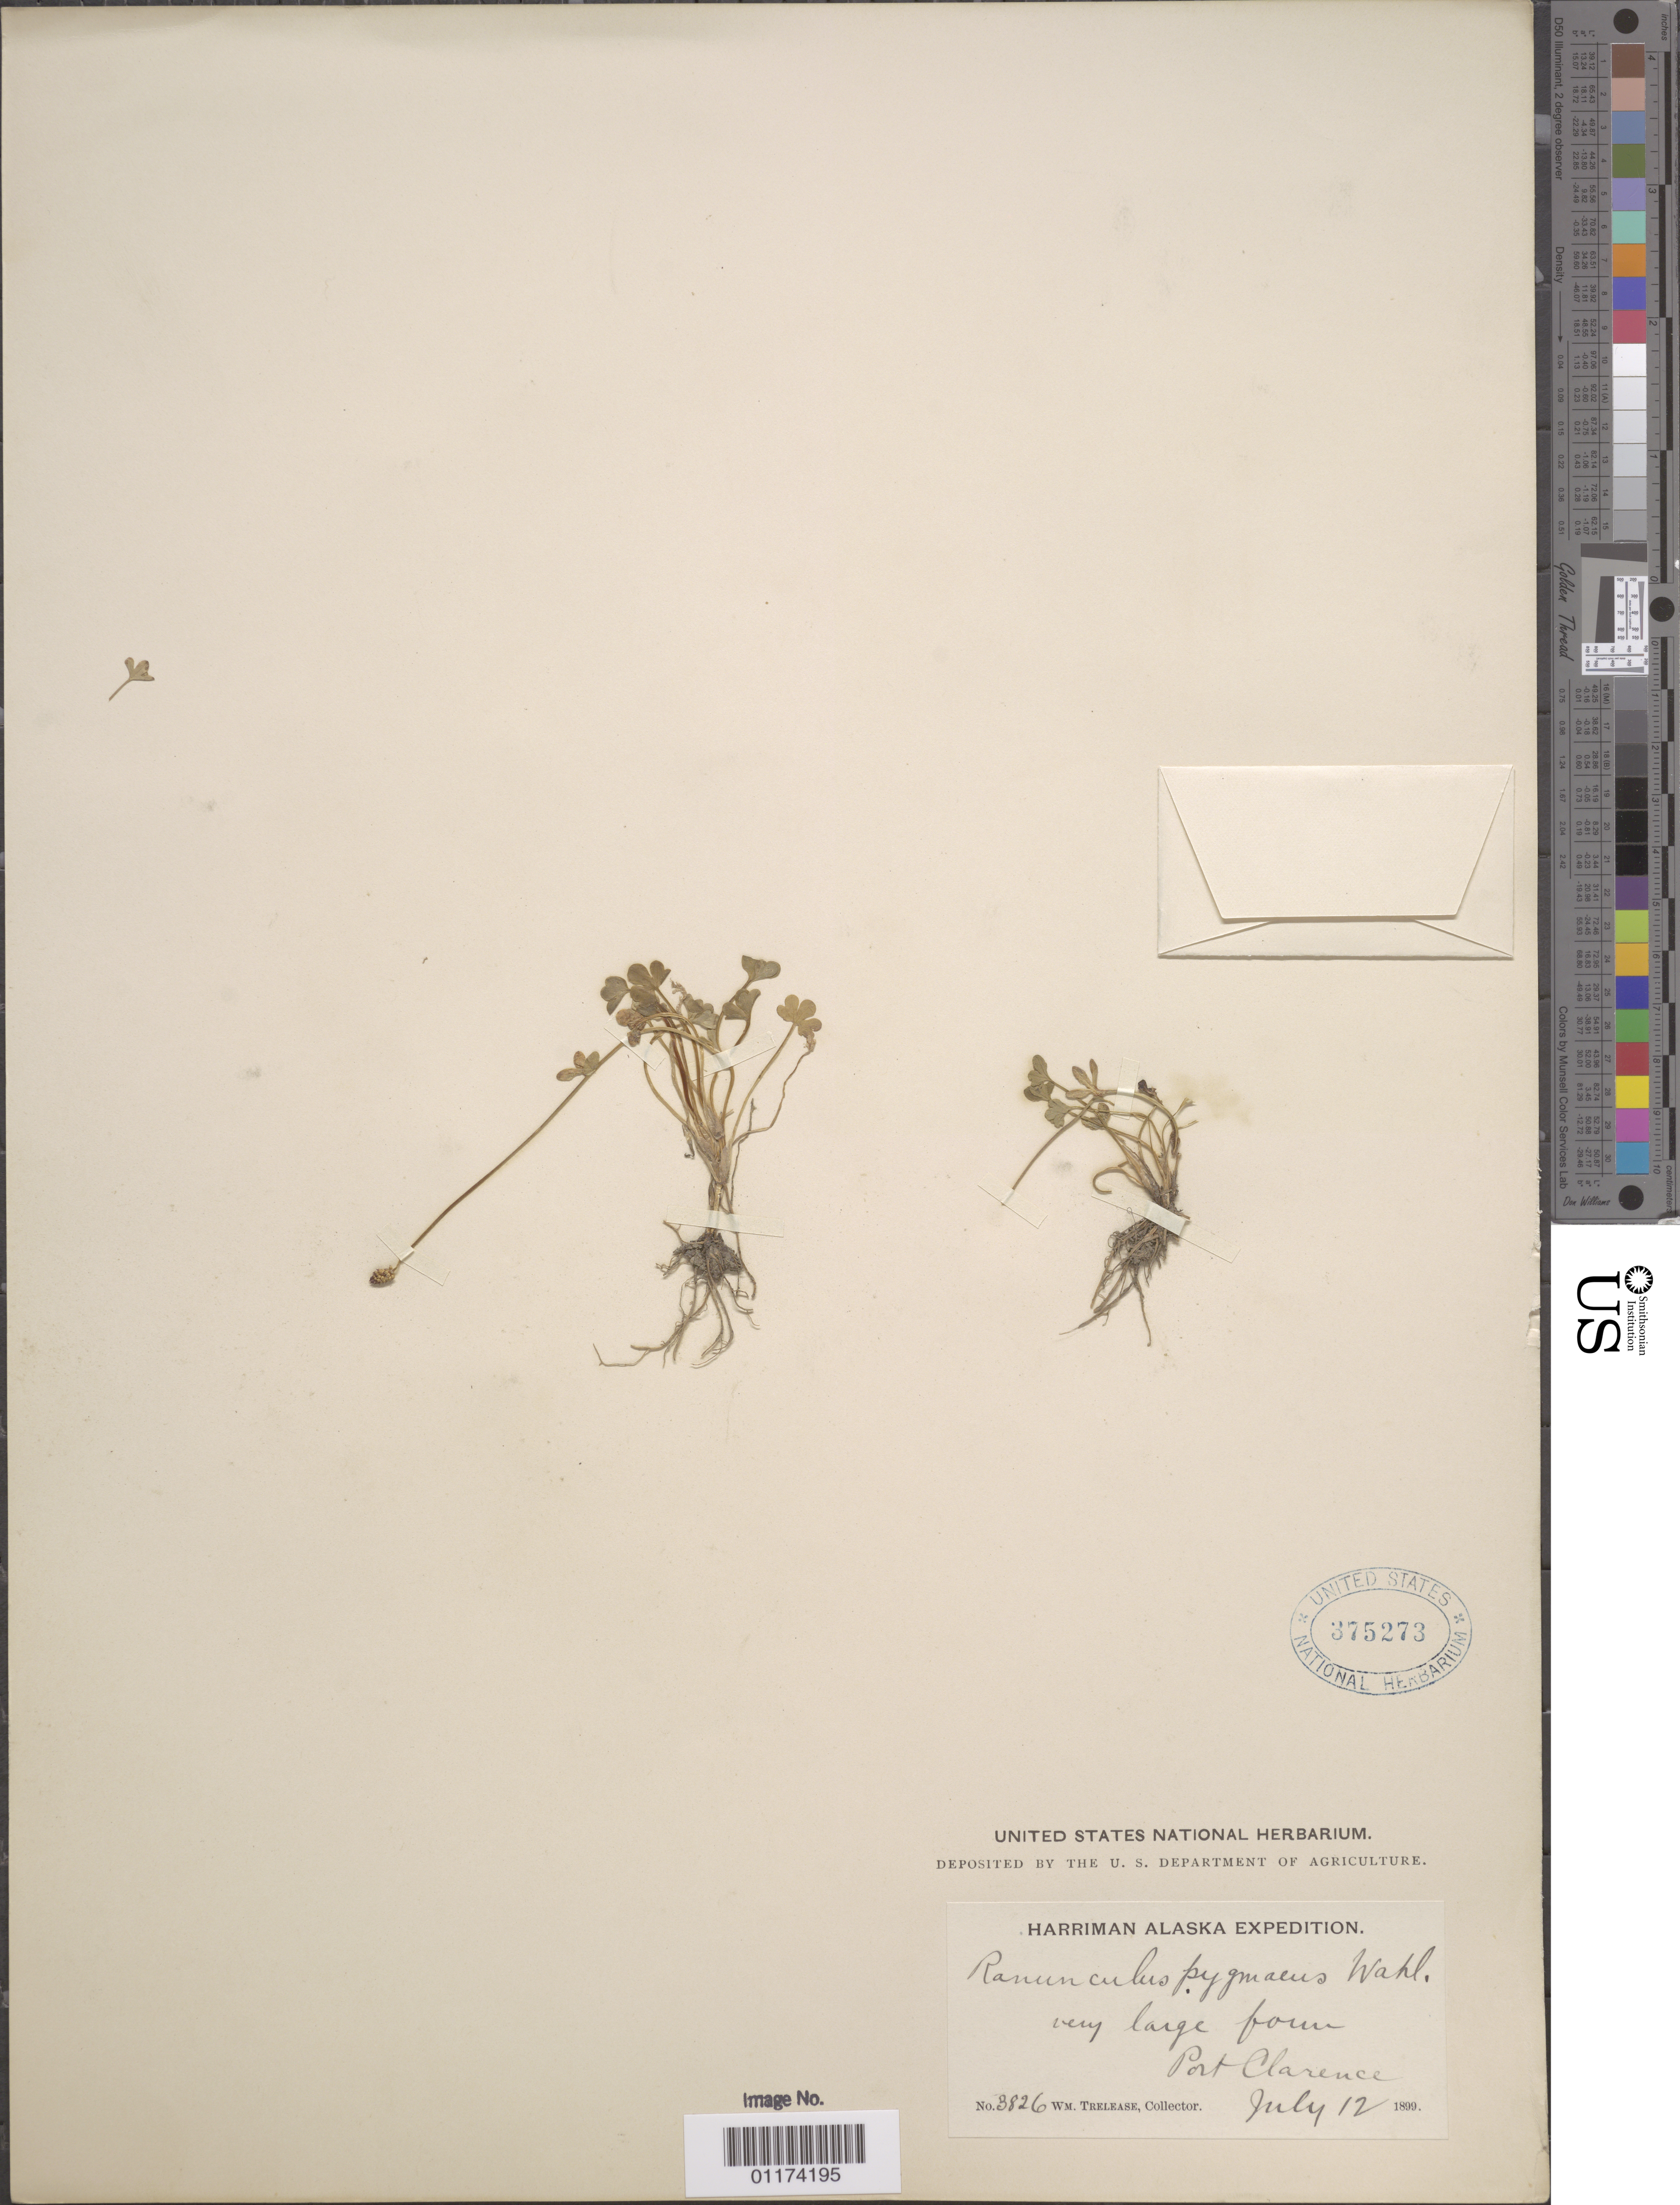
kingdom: Plantae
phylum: Tracheophyta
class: Magnoliopsida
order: Ranunculales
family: Ranunculaceae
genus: Ranunculus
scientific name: Ranunculus pygmaeus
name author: Wahlenb.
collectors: W. Trelease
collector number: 3826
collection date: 1899-07-12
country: United States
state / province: Alaska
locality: Port Clarence..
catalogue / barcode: US 375273